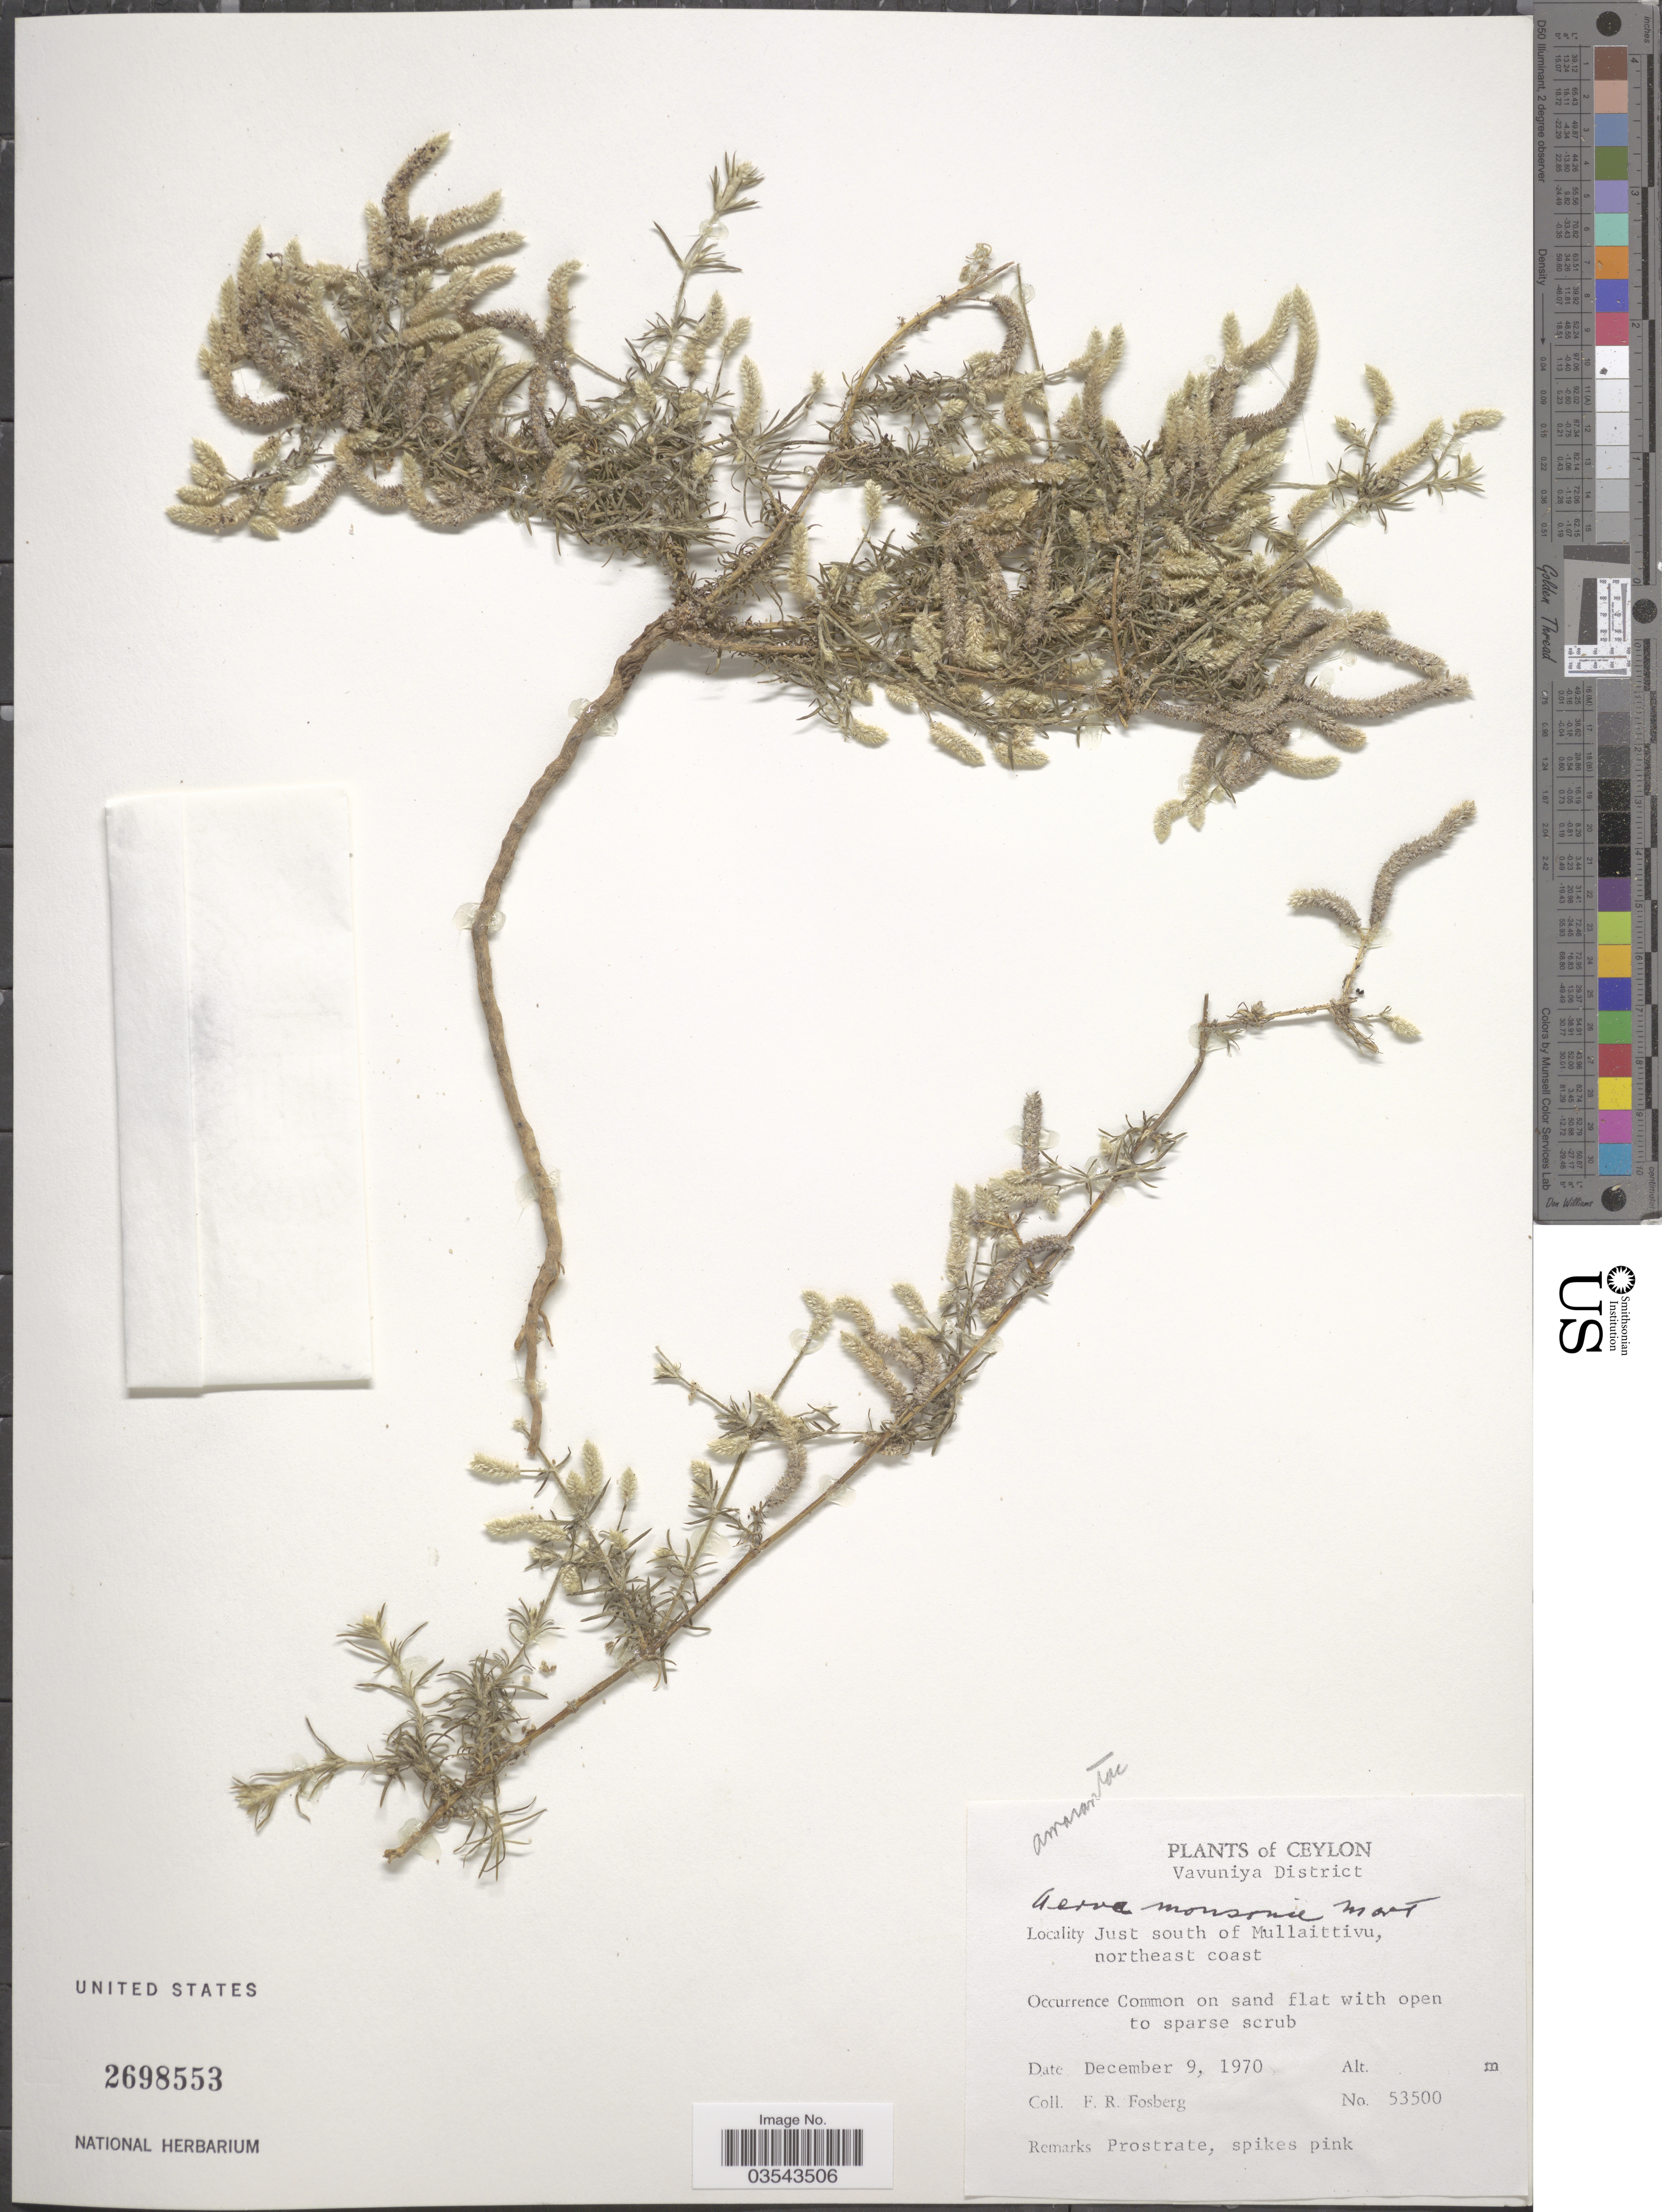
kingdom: Plantae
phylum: Tracheophyta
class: Magnoliopsida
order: Caryophyllales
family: Amaranthaceae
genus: Aerva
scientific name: Aerva monsoniae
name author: (L.) Mart.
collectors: F. R. Fosberg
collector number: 53500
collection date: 1970-12-09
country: Sri Lanka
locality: Ceylon. Vavuniya District. Just south of Mullaittivu, northeast coast.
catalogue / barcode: US 2698553